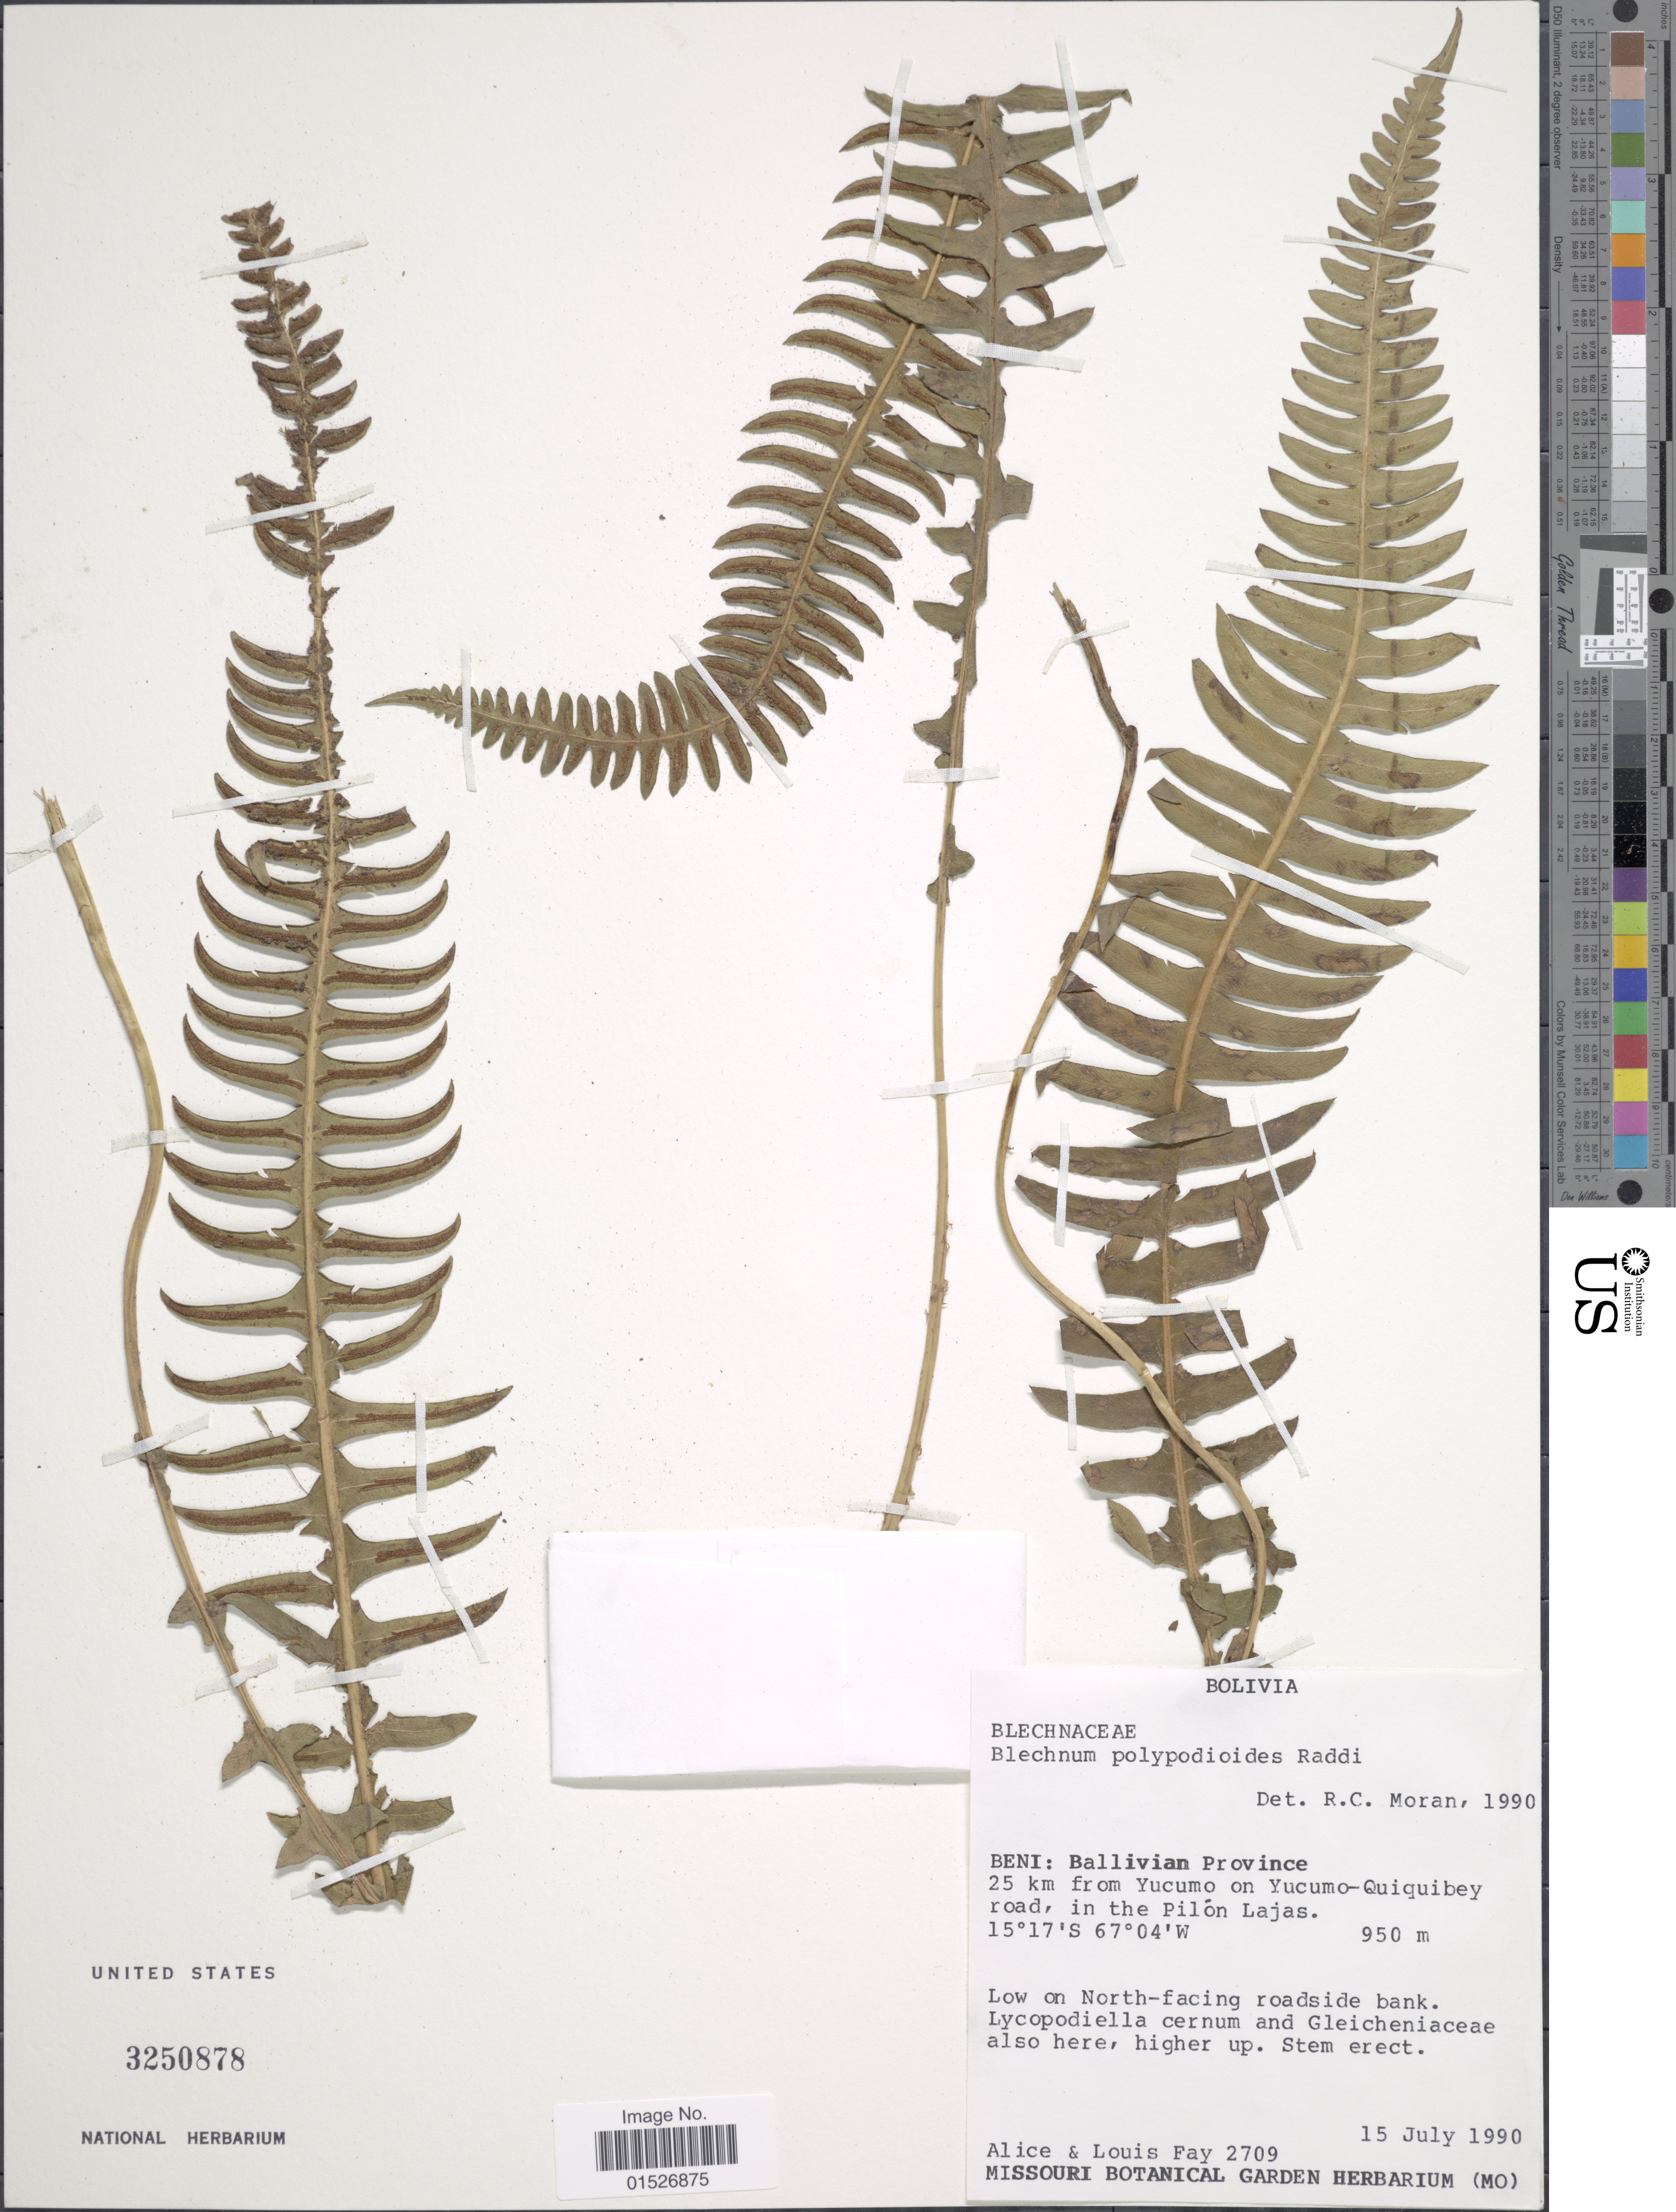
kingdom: Plantae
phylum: Tracheophyta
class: Polypodiopsida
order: Polypodiales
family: Blechnaceae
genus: Blechnum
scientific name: Blechnum polypodioides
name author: Raddi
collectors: A. Fay & L. Fay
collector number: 2709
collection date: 1990-07-15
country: Bolivia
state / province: Beni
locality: Beni: Ballivan Province. 25 km from Yumuco on Yumuvo-Quiquibey road, in the Pilon Lajas.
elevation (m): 950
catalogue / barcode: US 3250878